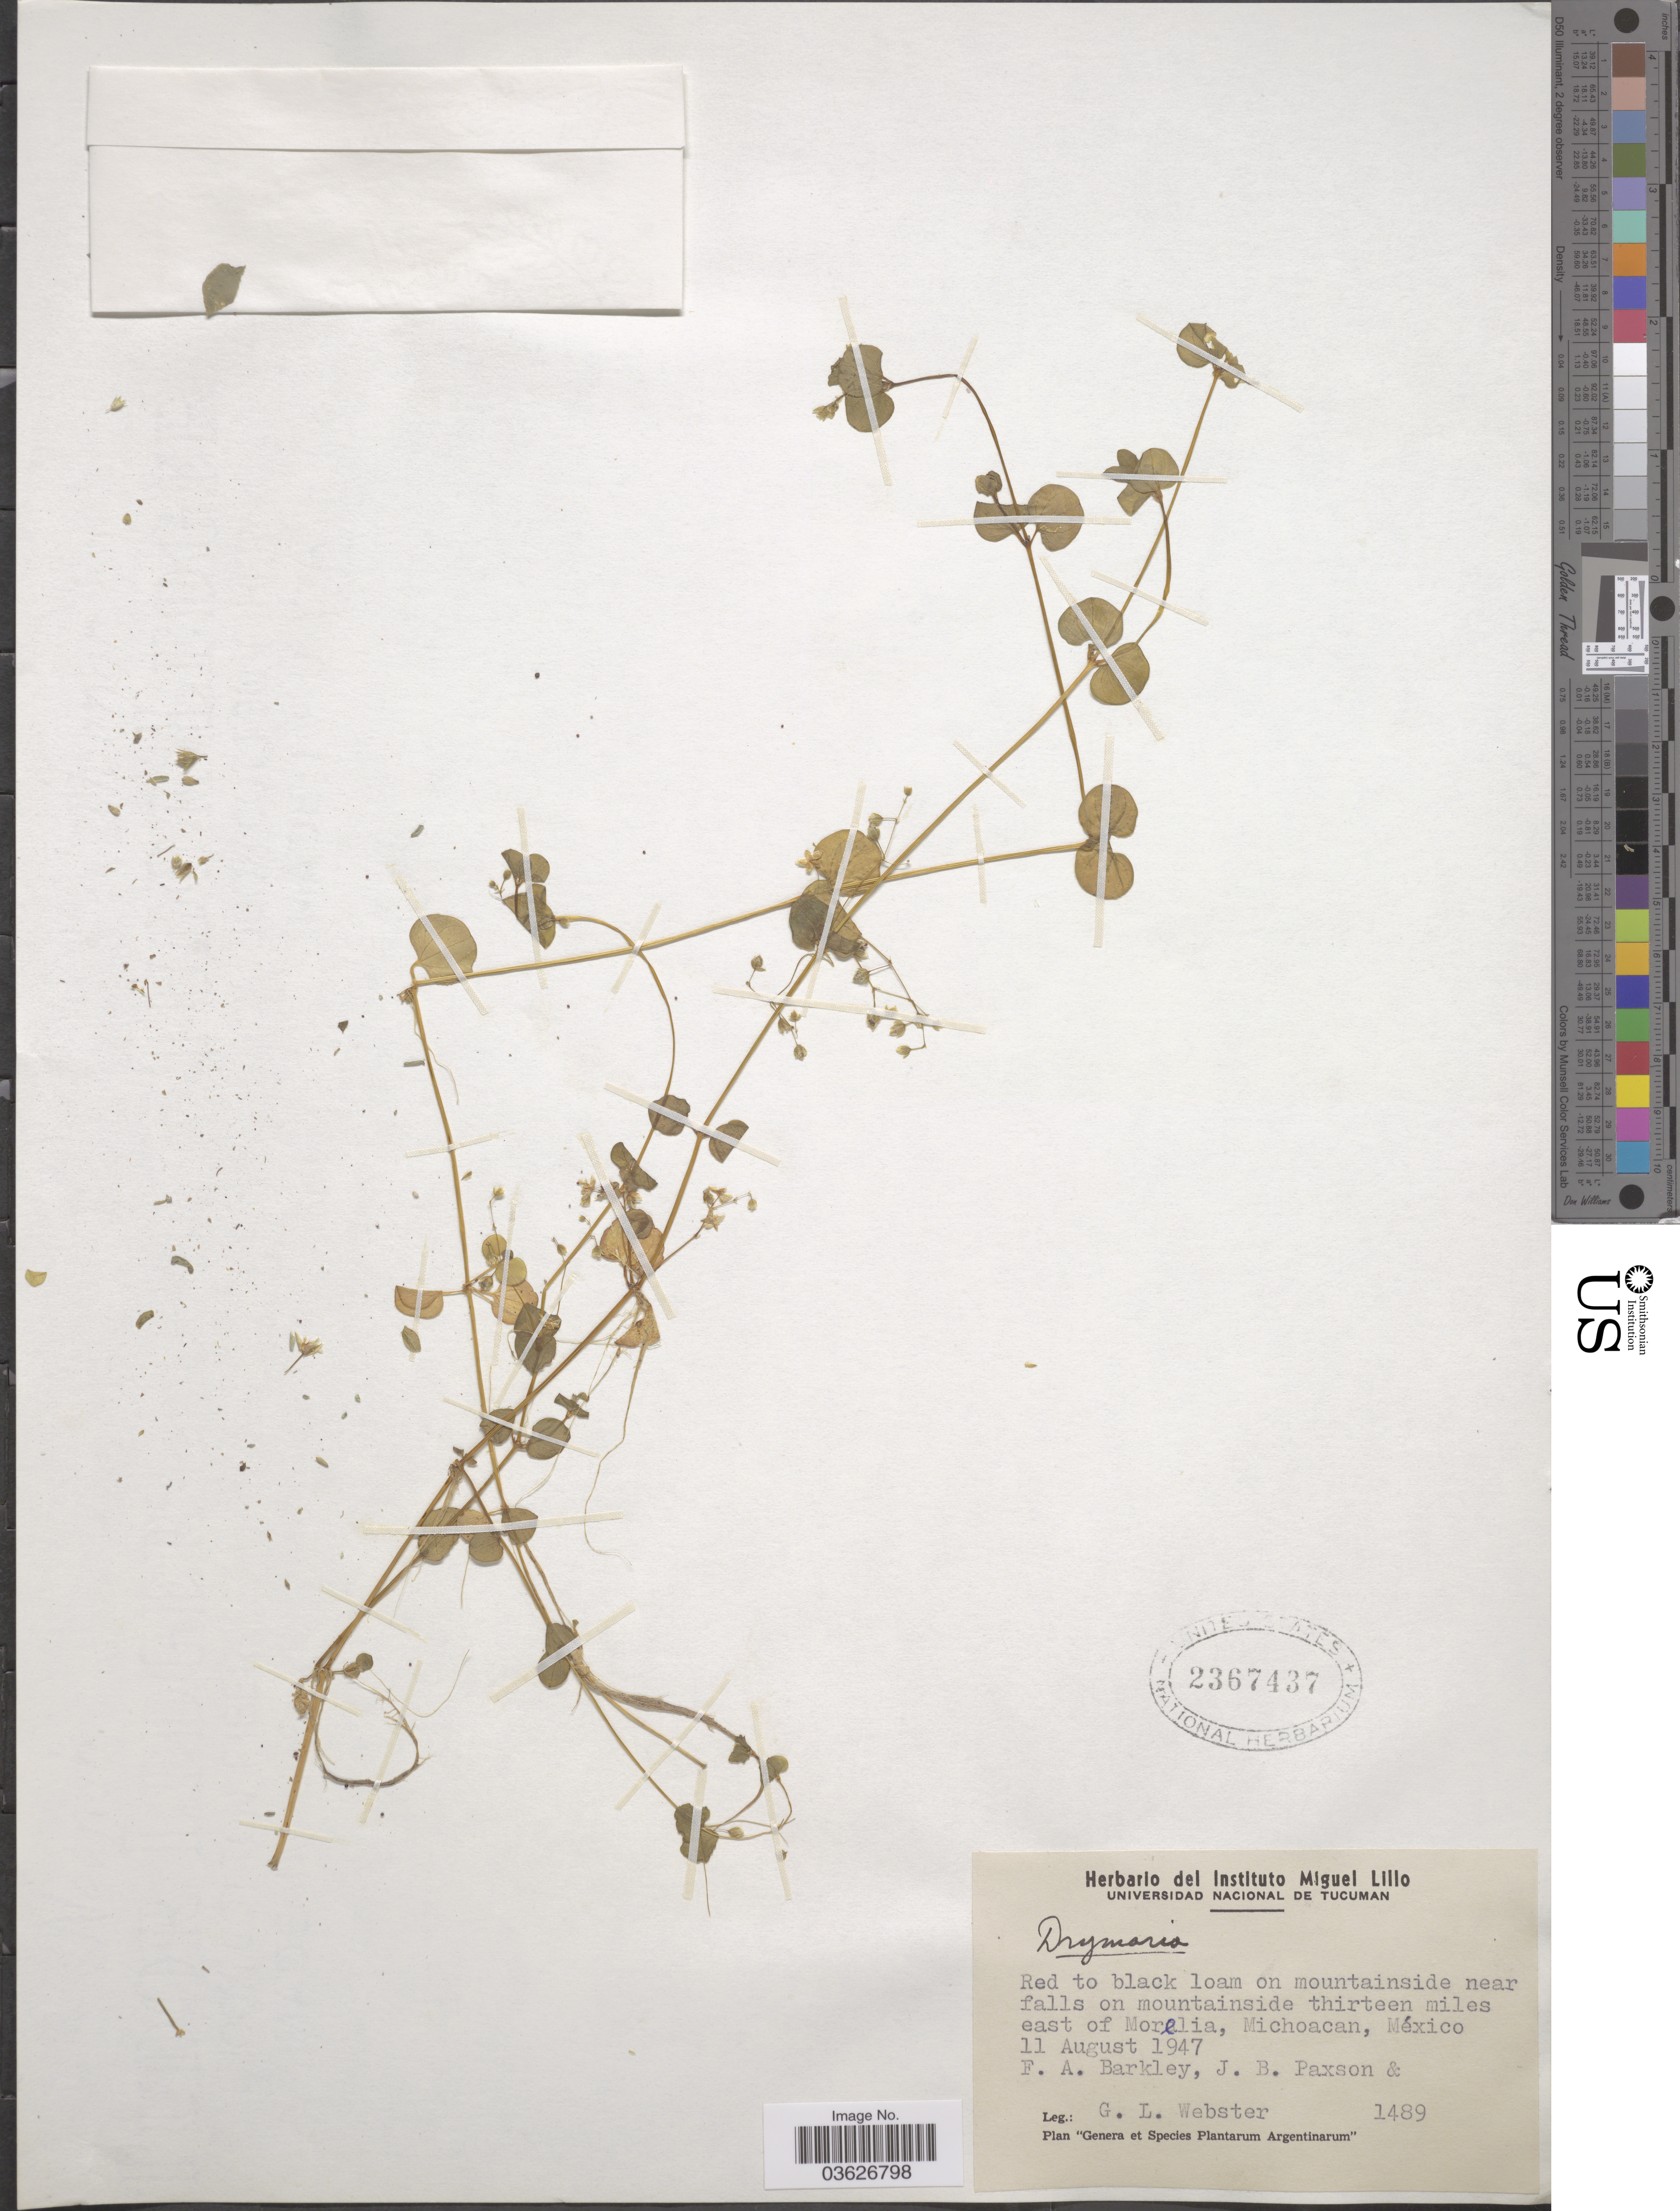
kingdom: Plantae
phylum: Tracheophyta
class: Magnoliopsida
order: Caryophyllales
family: Caryophyllaceae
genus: Drymaria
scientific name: Drymaria sp.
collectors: F. A. Barkley, J. B. Paxson & G. L. Webster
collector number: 1489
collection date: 1947-08-11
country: Mexico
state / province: Michoacán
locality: On mountainside near falls on mountainside thirteen miles east of Morelia.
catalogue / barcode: US 2367437